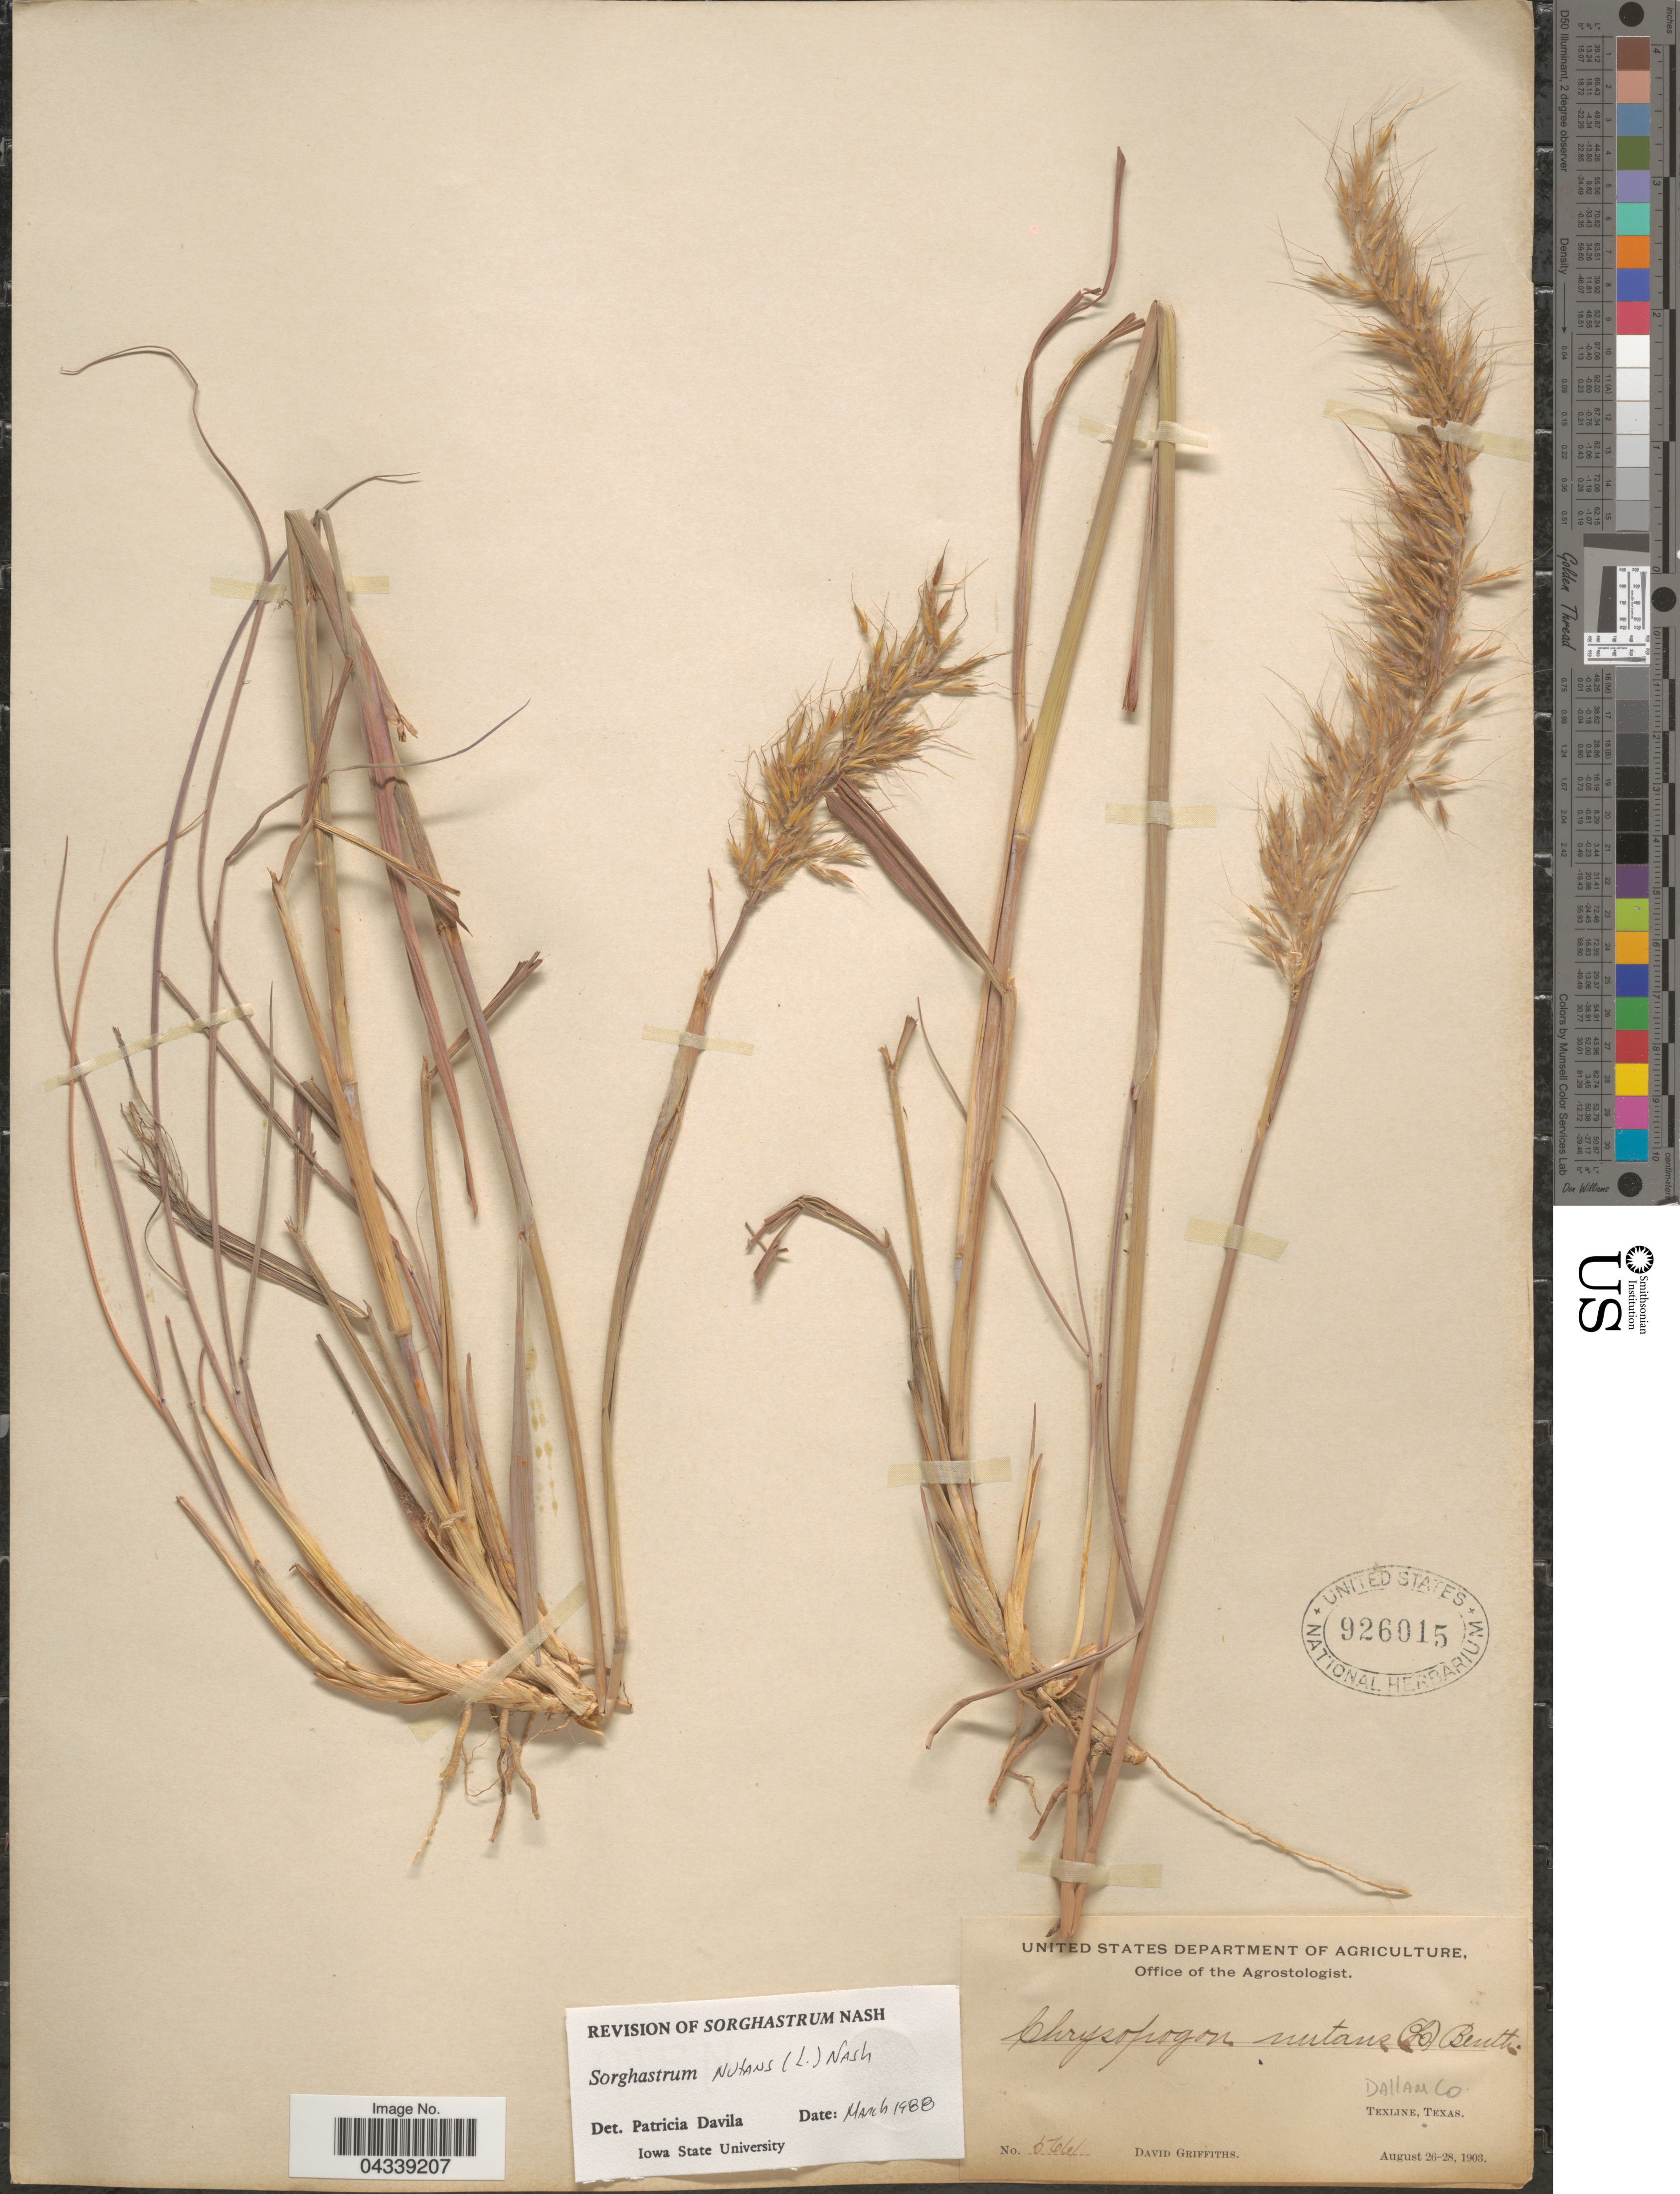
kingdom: Plantae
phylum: Tracheophyta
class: Liliopsida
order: Poales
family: Poaceae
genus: Sorghastrum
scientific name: Sorghastrum nutans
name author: (L.) Nash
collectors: D. Griffiths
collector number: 5661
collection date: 1903-08-26/1903-08-28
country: United States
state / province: Texas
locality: Dallam Co. Texline.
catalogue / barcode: US 926015